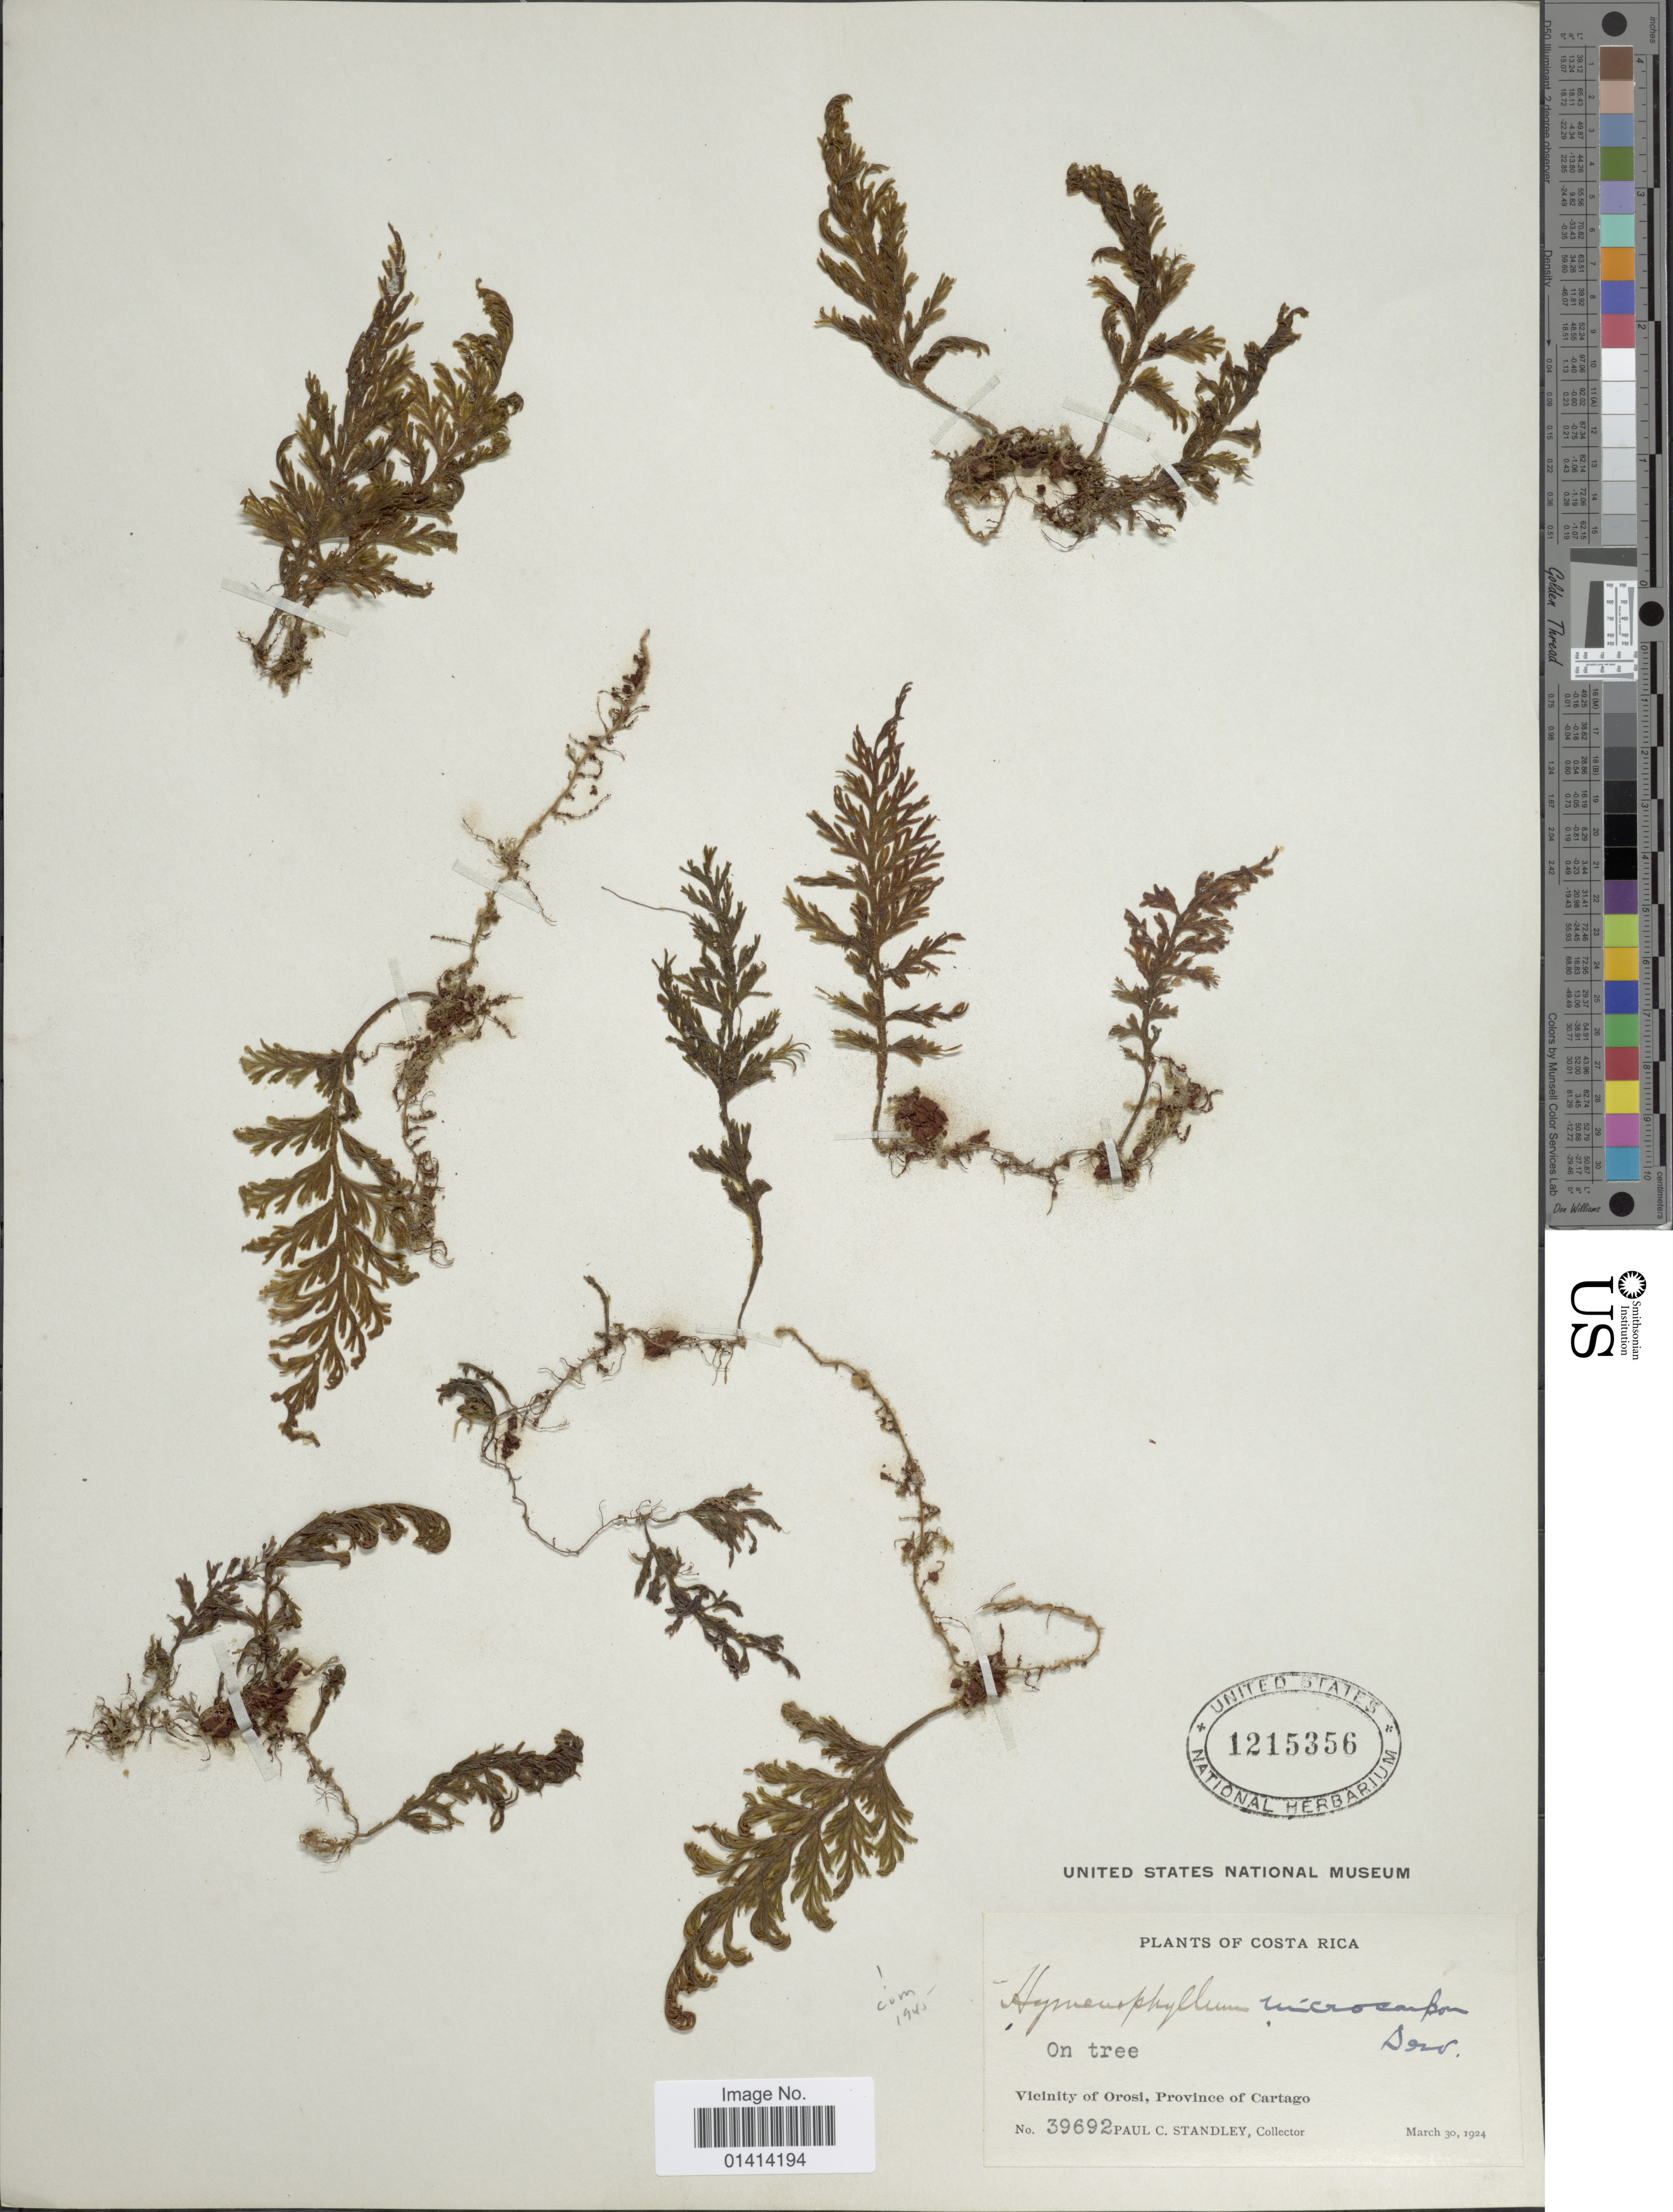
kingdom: Plantae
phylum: Tracheophyta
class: Polypodiopsida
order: Hymenophyllales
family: Hymenophyllaceae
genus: Hymenophyllum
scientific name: Hymenophyllum microcarpum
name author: (Desv.) Lellinger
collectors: P. C. Standley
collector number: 39692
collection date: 1924-03-30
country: Costa Rica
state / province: Cartago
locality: Vicinity of Orosi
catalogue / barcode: US 1215356